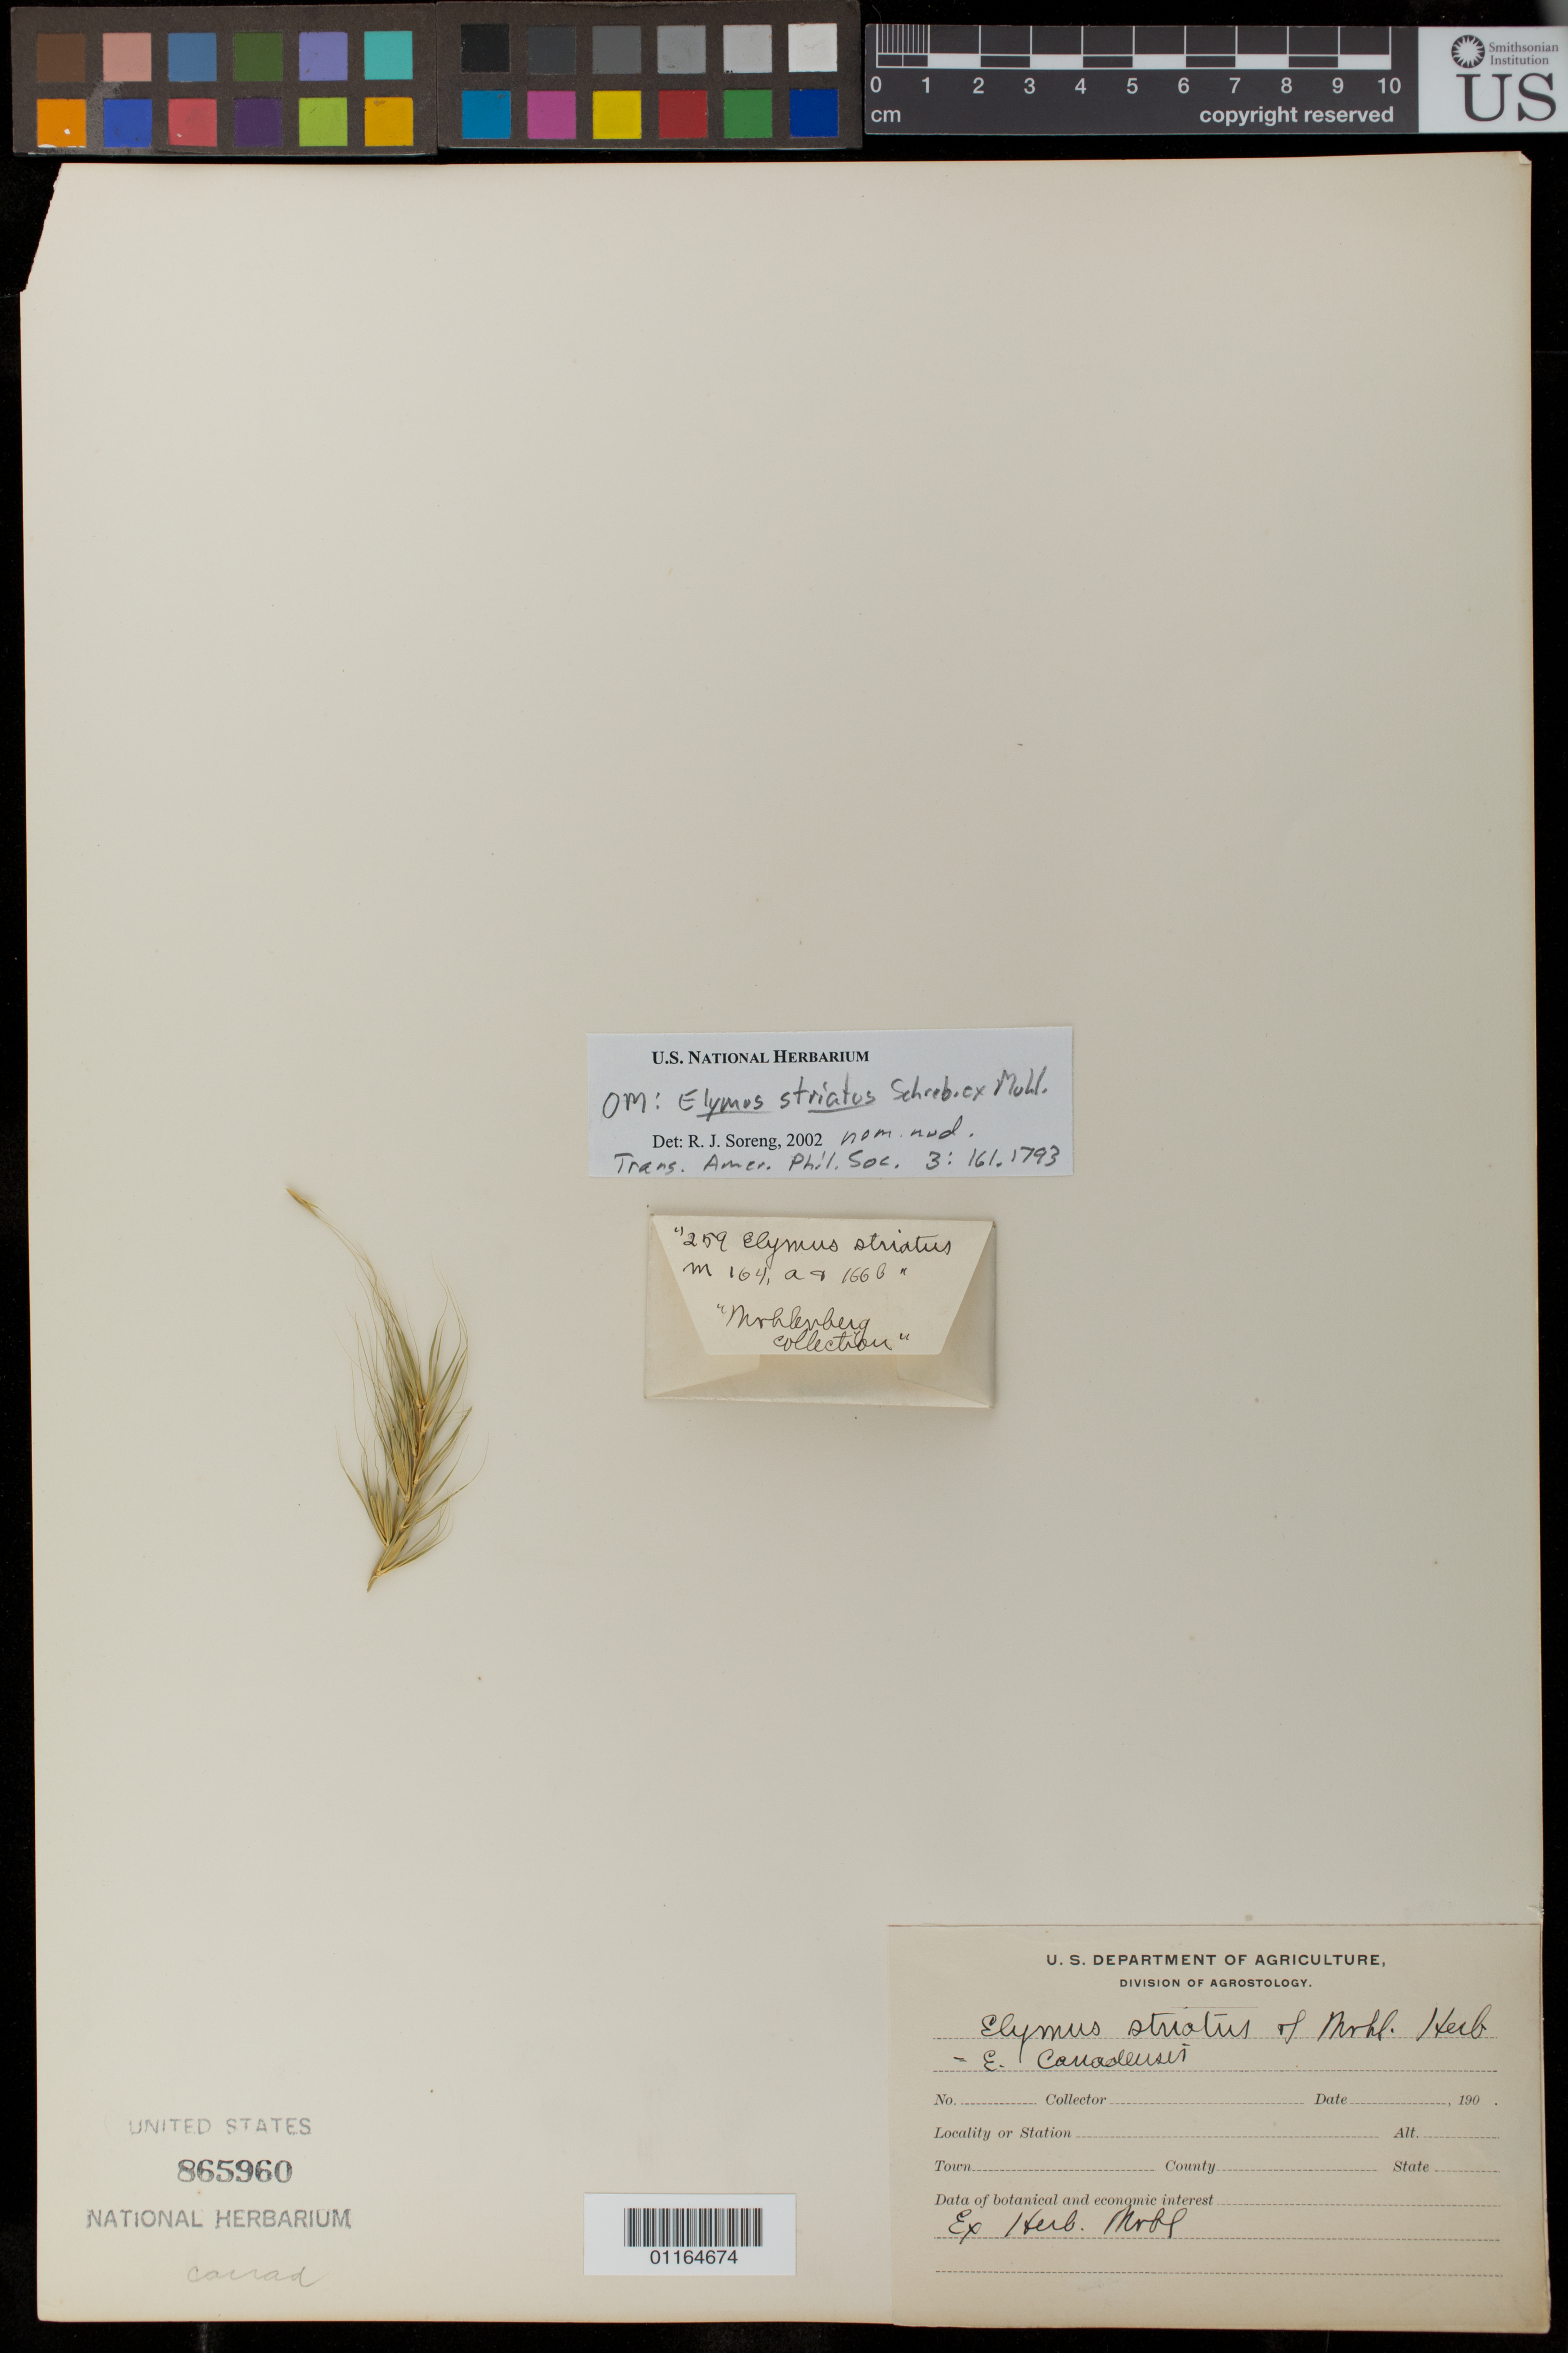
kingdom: Plantae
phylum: Tracheophyta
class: Liliopsida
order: Poales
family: Poaceae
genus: Elymus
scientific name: Elymus striatus Muhl., nom. nud.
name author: Muhl.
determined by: Soreng, Robert J., Research Associate (BOT), Smithsonian Institution - National Museum of Natural History (UNITED STATES)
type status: Voucher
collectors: ex herb. Muhlenberg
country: United States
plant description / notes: Fragmentary material of type (?) specimen ex herb. Muhlenberg. See also Elymus villosus Muhl. ex Willd., based in part on same material??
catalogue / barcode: US 865960